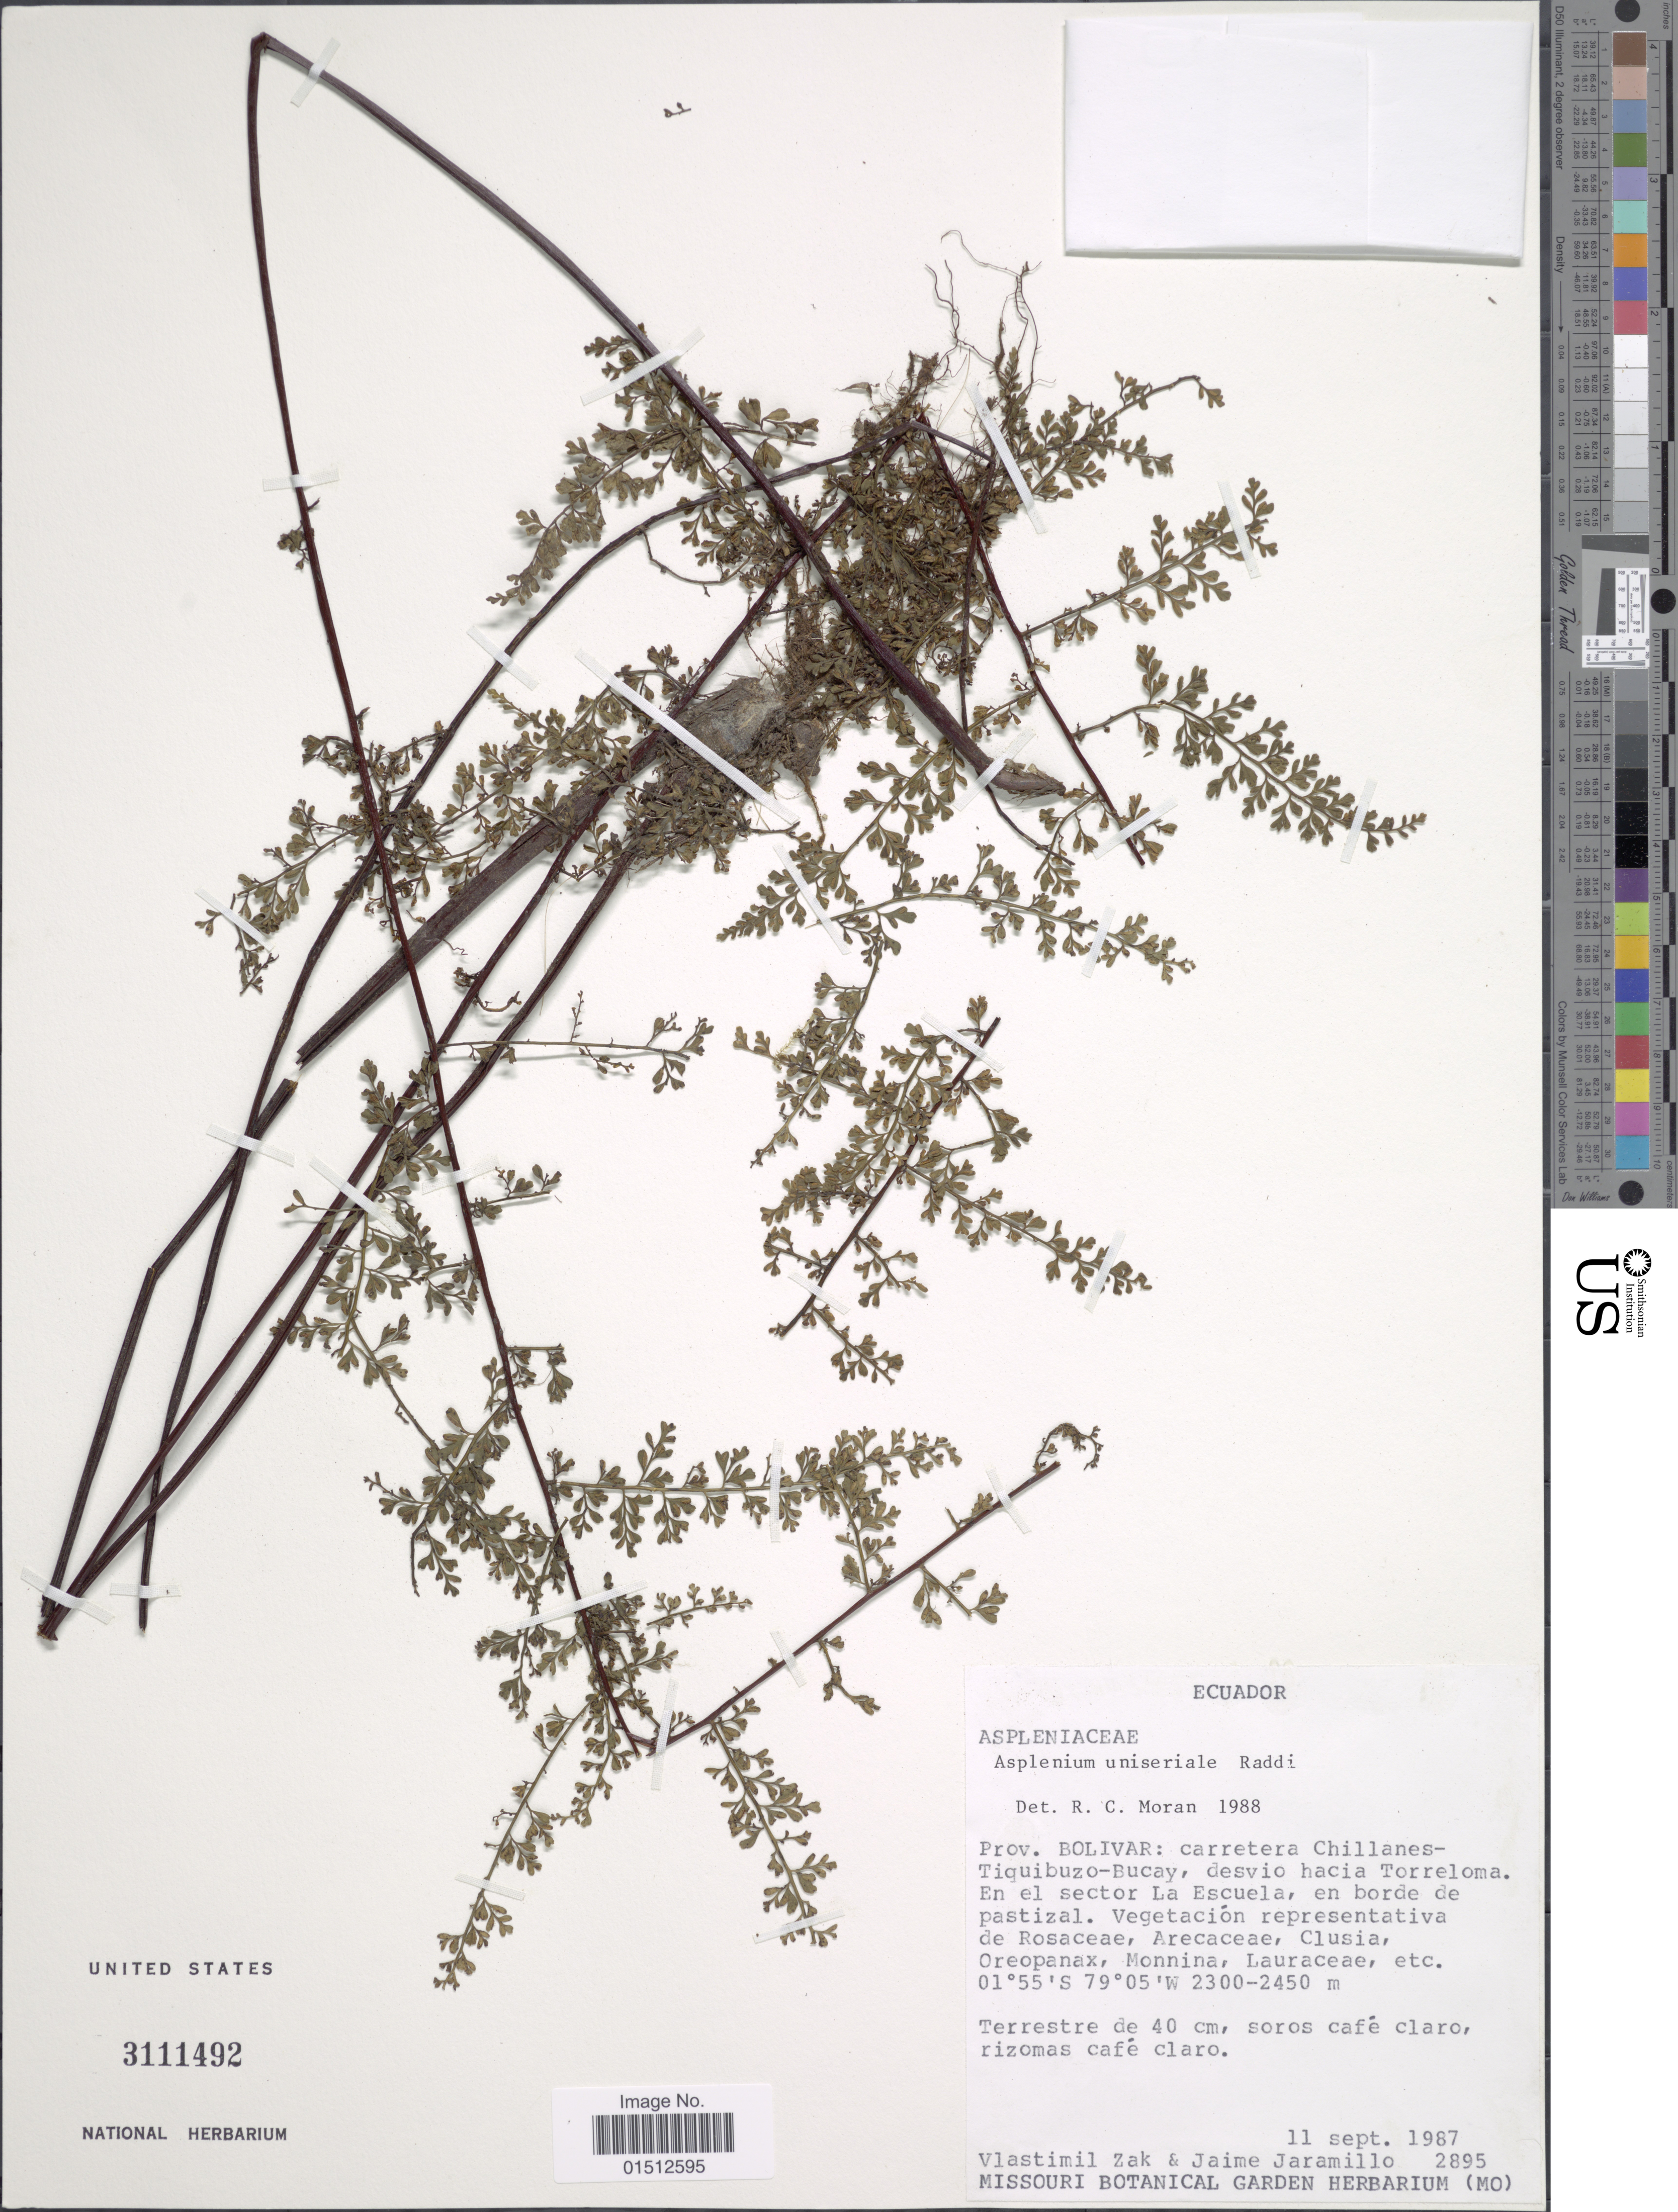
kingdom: Plantae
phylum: Tracheophyta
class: Polypodiopsida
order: Polypodiales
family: Aspleniaceae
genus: Asplenium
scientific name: Asplenium radicans var. uniserale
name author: (Raddi) L.D. Gómez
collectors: V. Zak & J. L. Jaramillo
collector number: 2895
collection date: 1987-09-11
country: Ecuador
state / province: Bolívar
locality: Ecuador, Prov. Bolivar: carretera Chillanes- Tiquibuzo-Bucay, desvio hacia Torreloma. En el sector La Escuela, en borde de pastizal.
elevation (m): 2300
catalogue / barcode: US 3111492